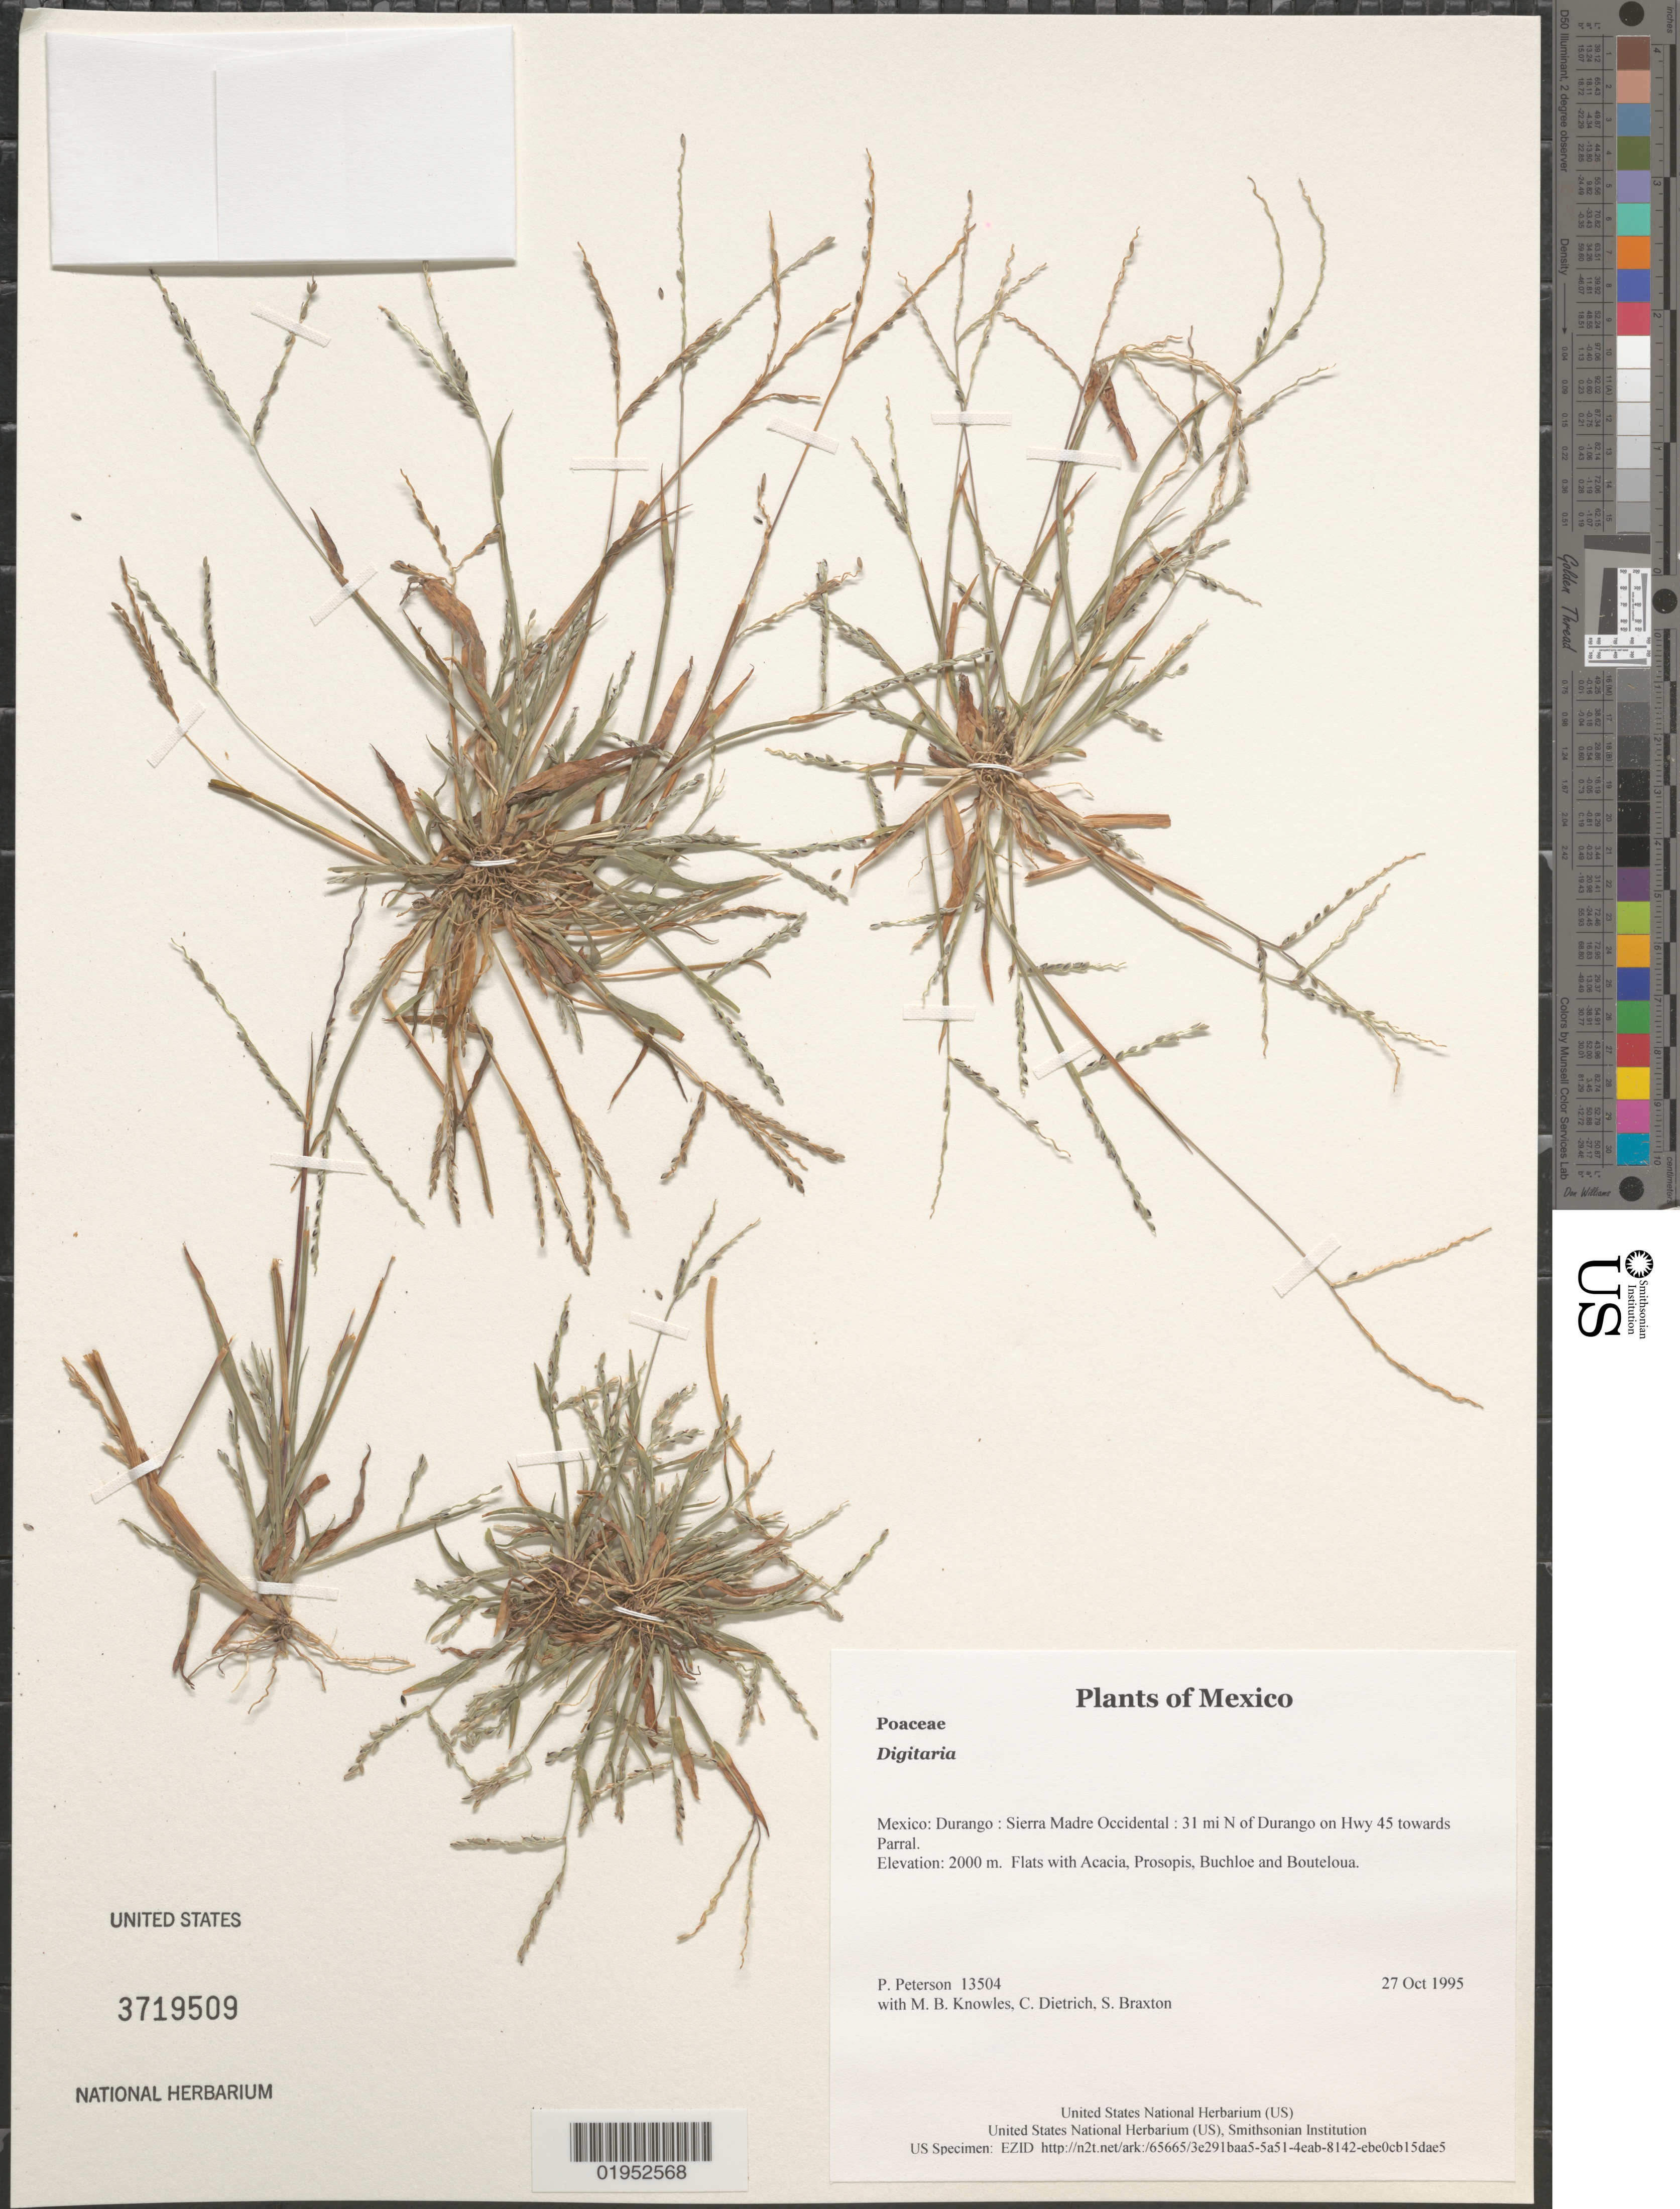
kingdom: Plantae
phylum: Tracheophyta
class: Liliopsida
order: Poales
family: Poaceae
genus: Digitaria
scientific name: Digitaria sp.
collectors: P. M. Peterson, M. B. Knowles, C. Dietrich & S. Braxton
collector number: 13504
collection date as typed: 27 Oct 1995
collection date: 1995-10-27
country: Mexico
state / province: Durango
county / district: Sierra Madre Occidental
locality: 31 mi N of Durango on Hwy 45 towards Parral.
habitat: Flats with Acacia, Prosopis, Buchloe and Bouteloua.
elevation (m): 2000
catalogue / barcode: US 3719509